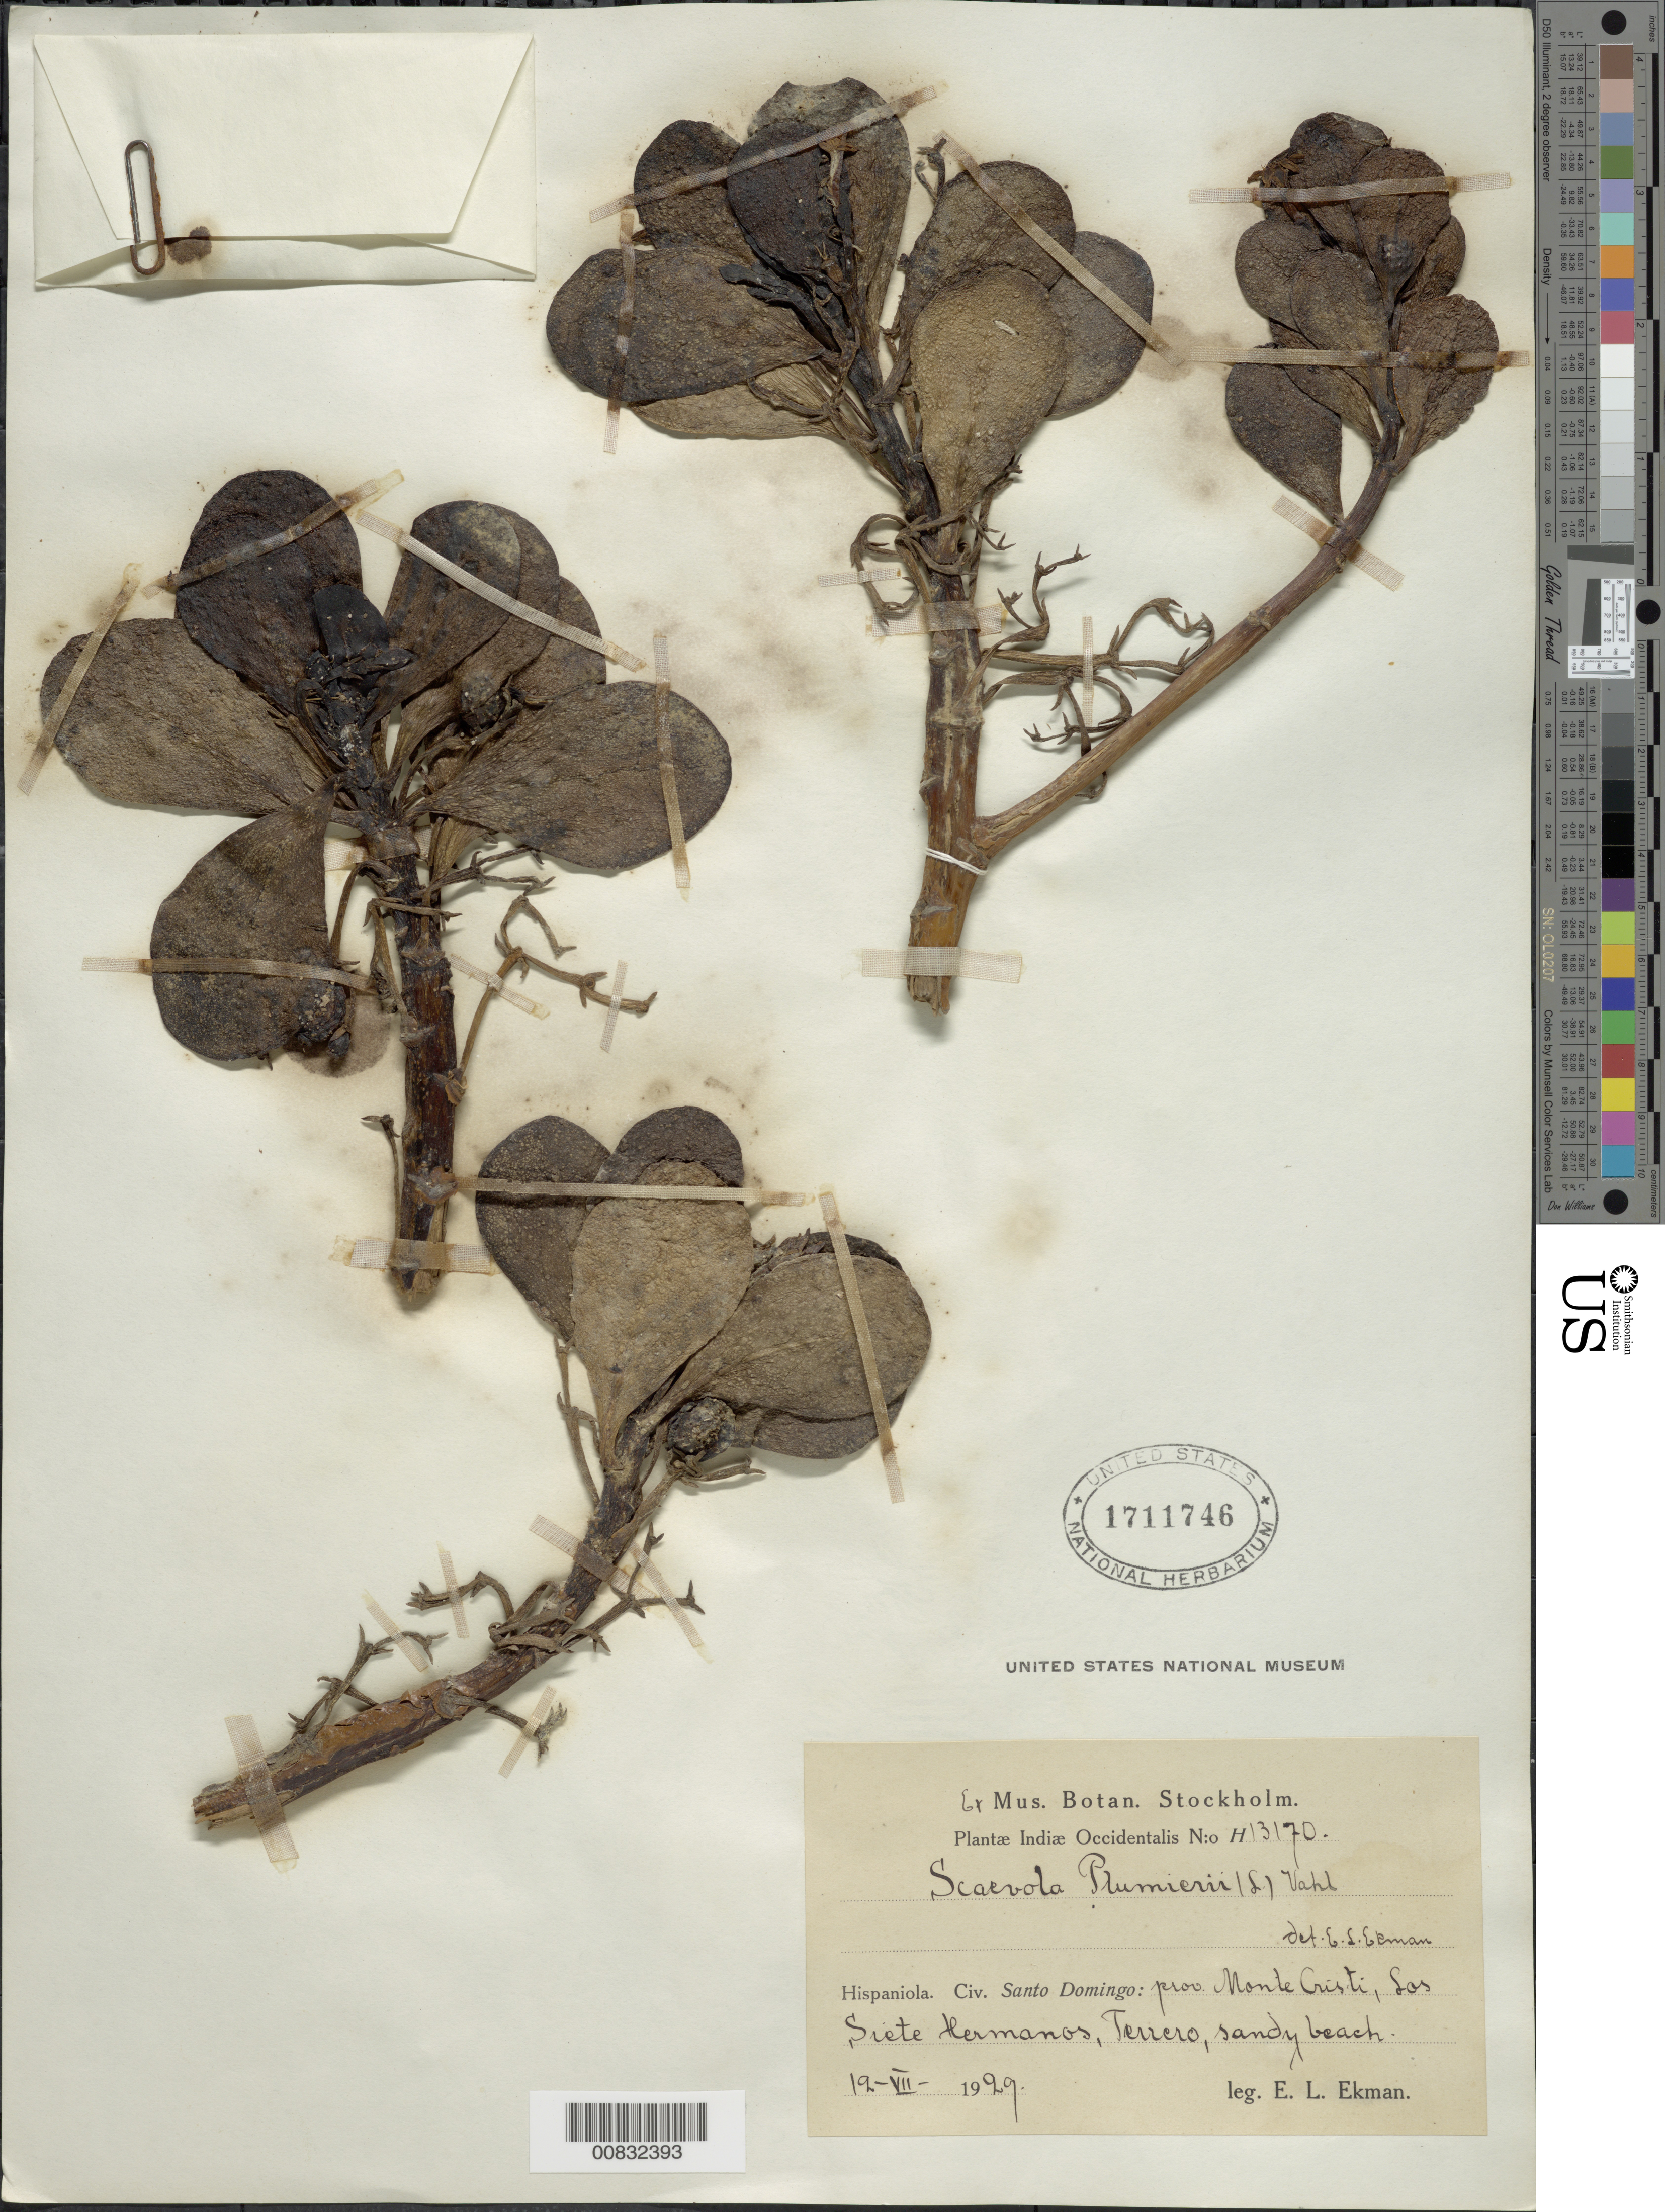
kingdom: Plantae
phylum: Tracheophyta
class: Magnoliopsida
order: Asterales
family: Goodeniaceae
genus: Scaevola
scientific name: Scaevola plumieri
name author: (L.) Vahl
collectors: E. L. Ekman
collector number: H 13170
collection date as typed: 12 Jul 1929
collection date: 1929-07-12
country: Dominican Republic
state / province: Monte Cristi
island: Hispaniola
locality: Los Siete Hermanos, Terrero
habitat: Sandy beach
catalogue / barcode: US 1711746